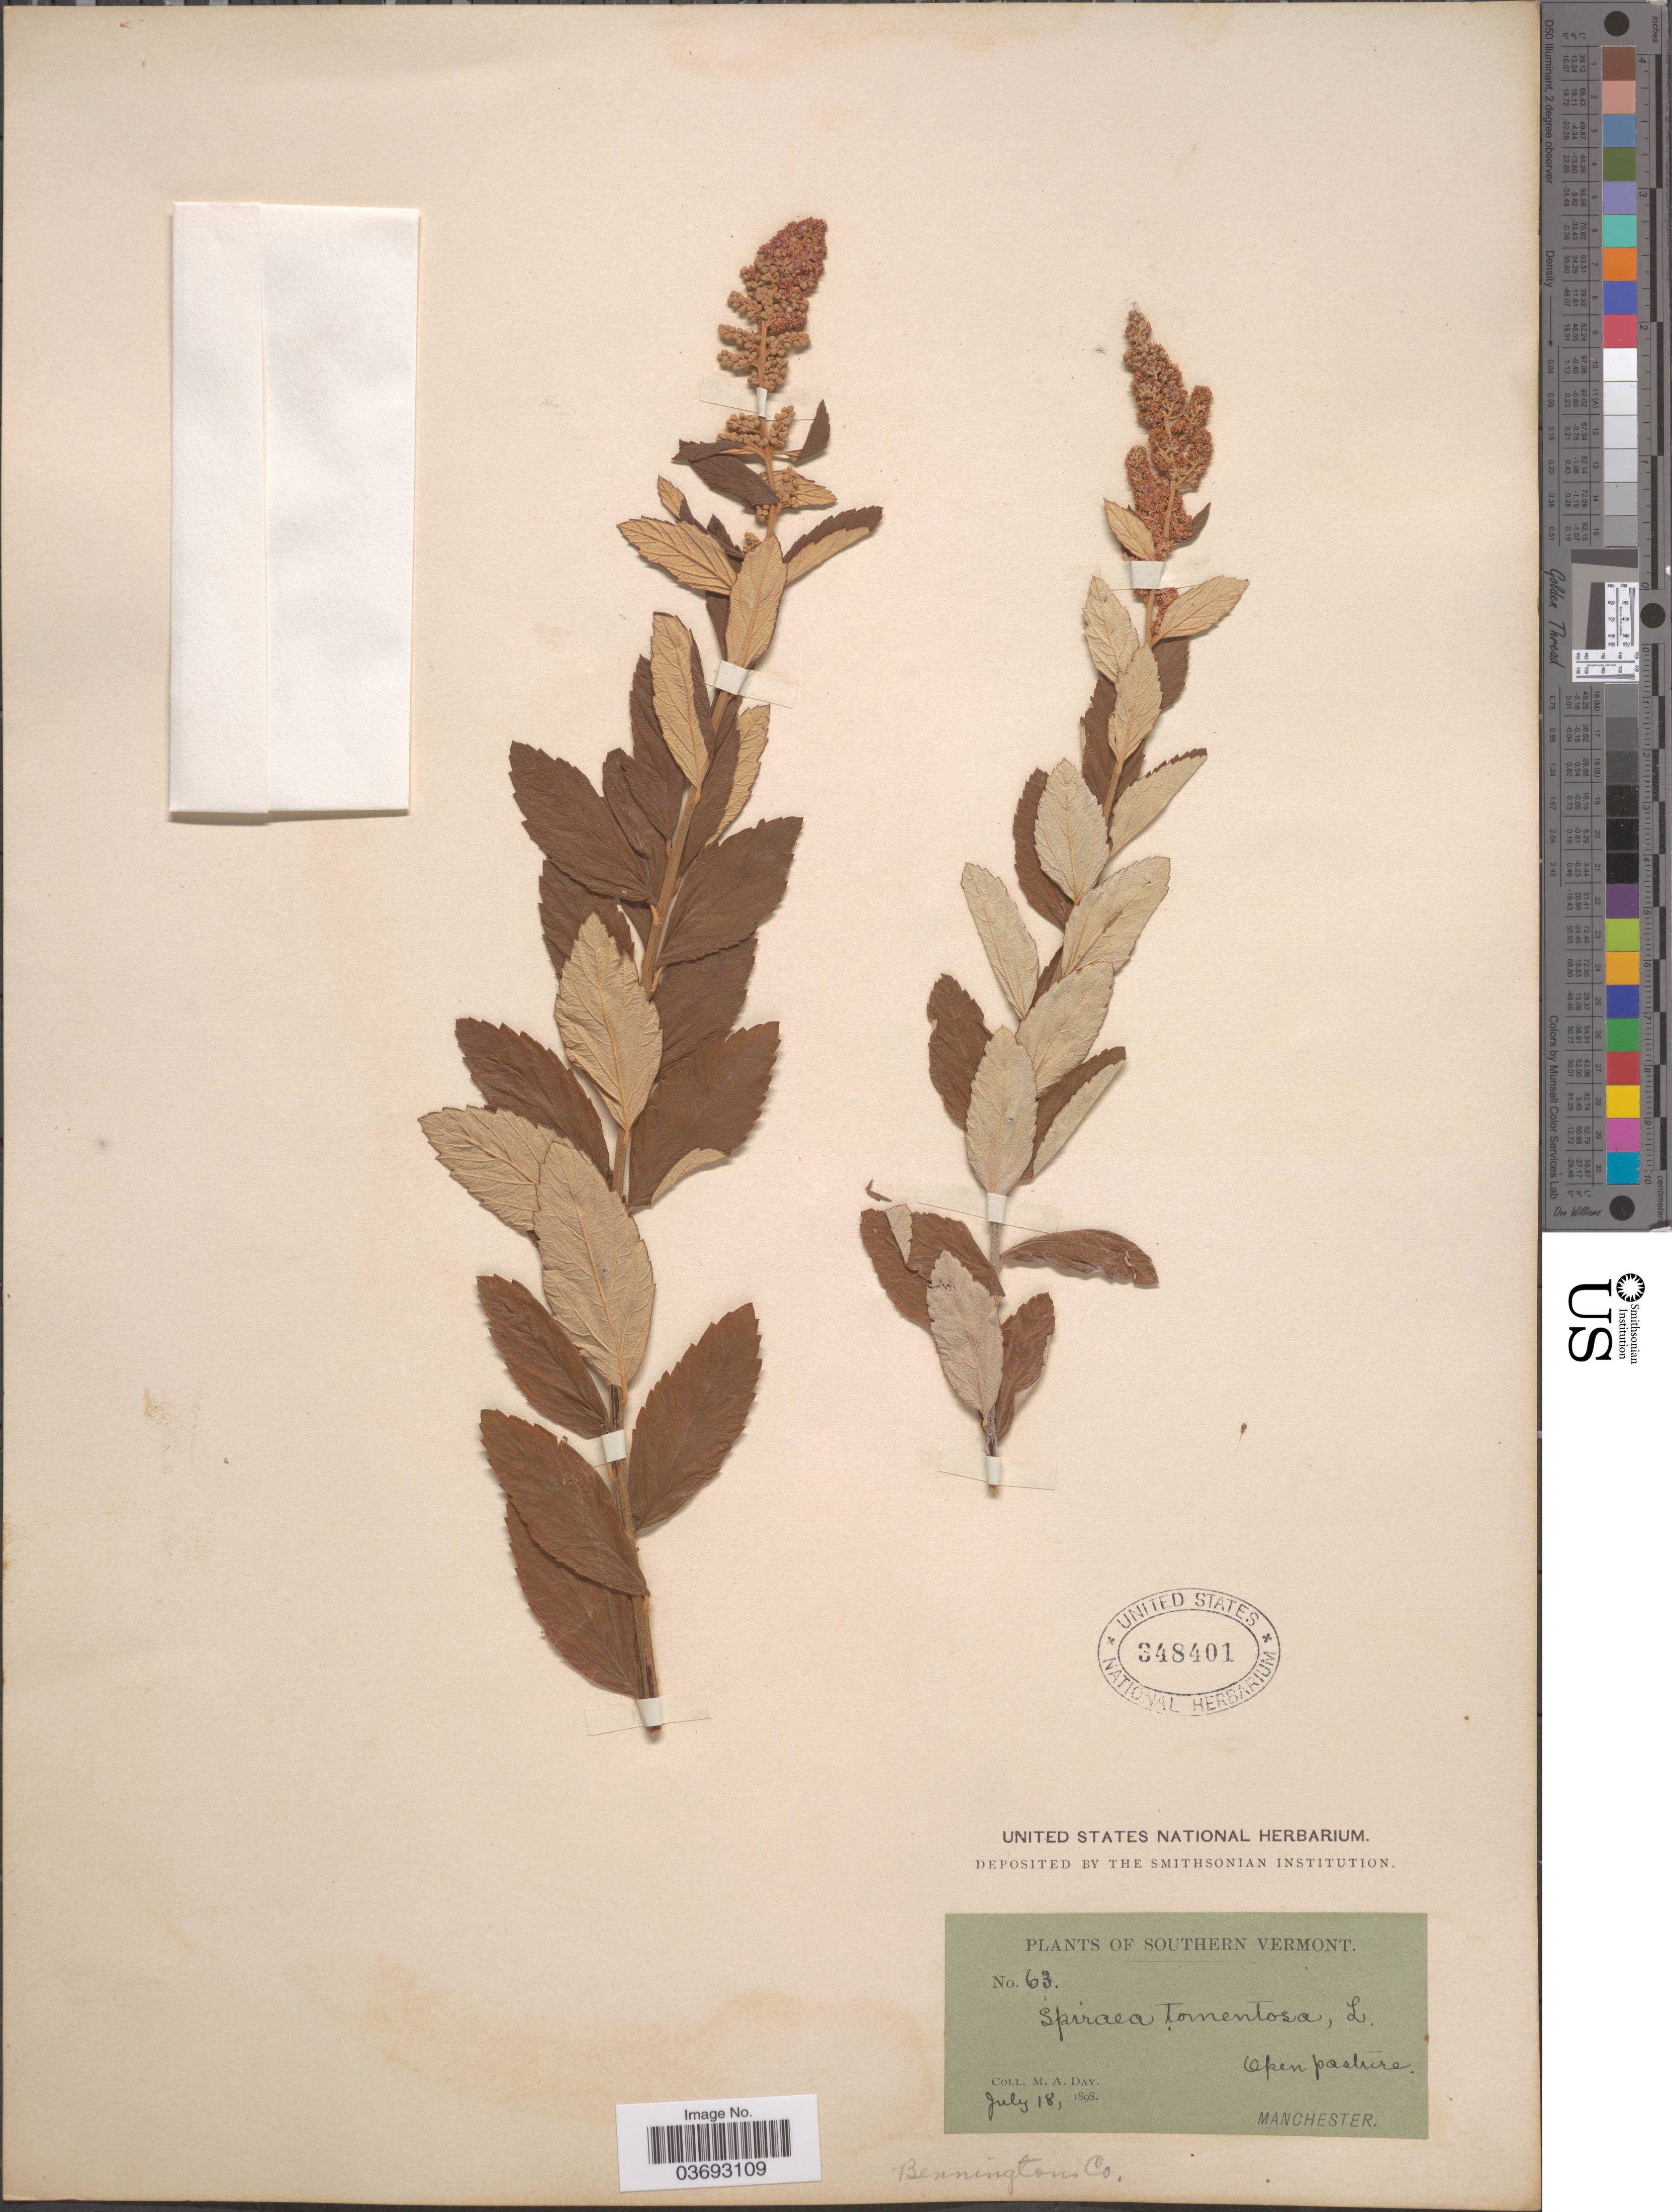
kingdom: Plantae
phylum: Tracheophyta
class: Magnoliopsida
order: Rosales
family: Rosaceae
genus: Spiraea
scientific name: Spiraea tomentosa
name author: L.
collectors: M. Day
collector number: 63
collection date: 1898-07-18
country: United States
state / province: Vermont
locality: Southern Vermont. Manchester. Bennington Co.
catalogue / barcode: US 348401